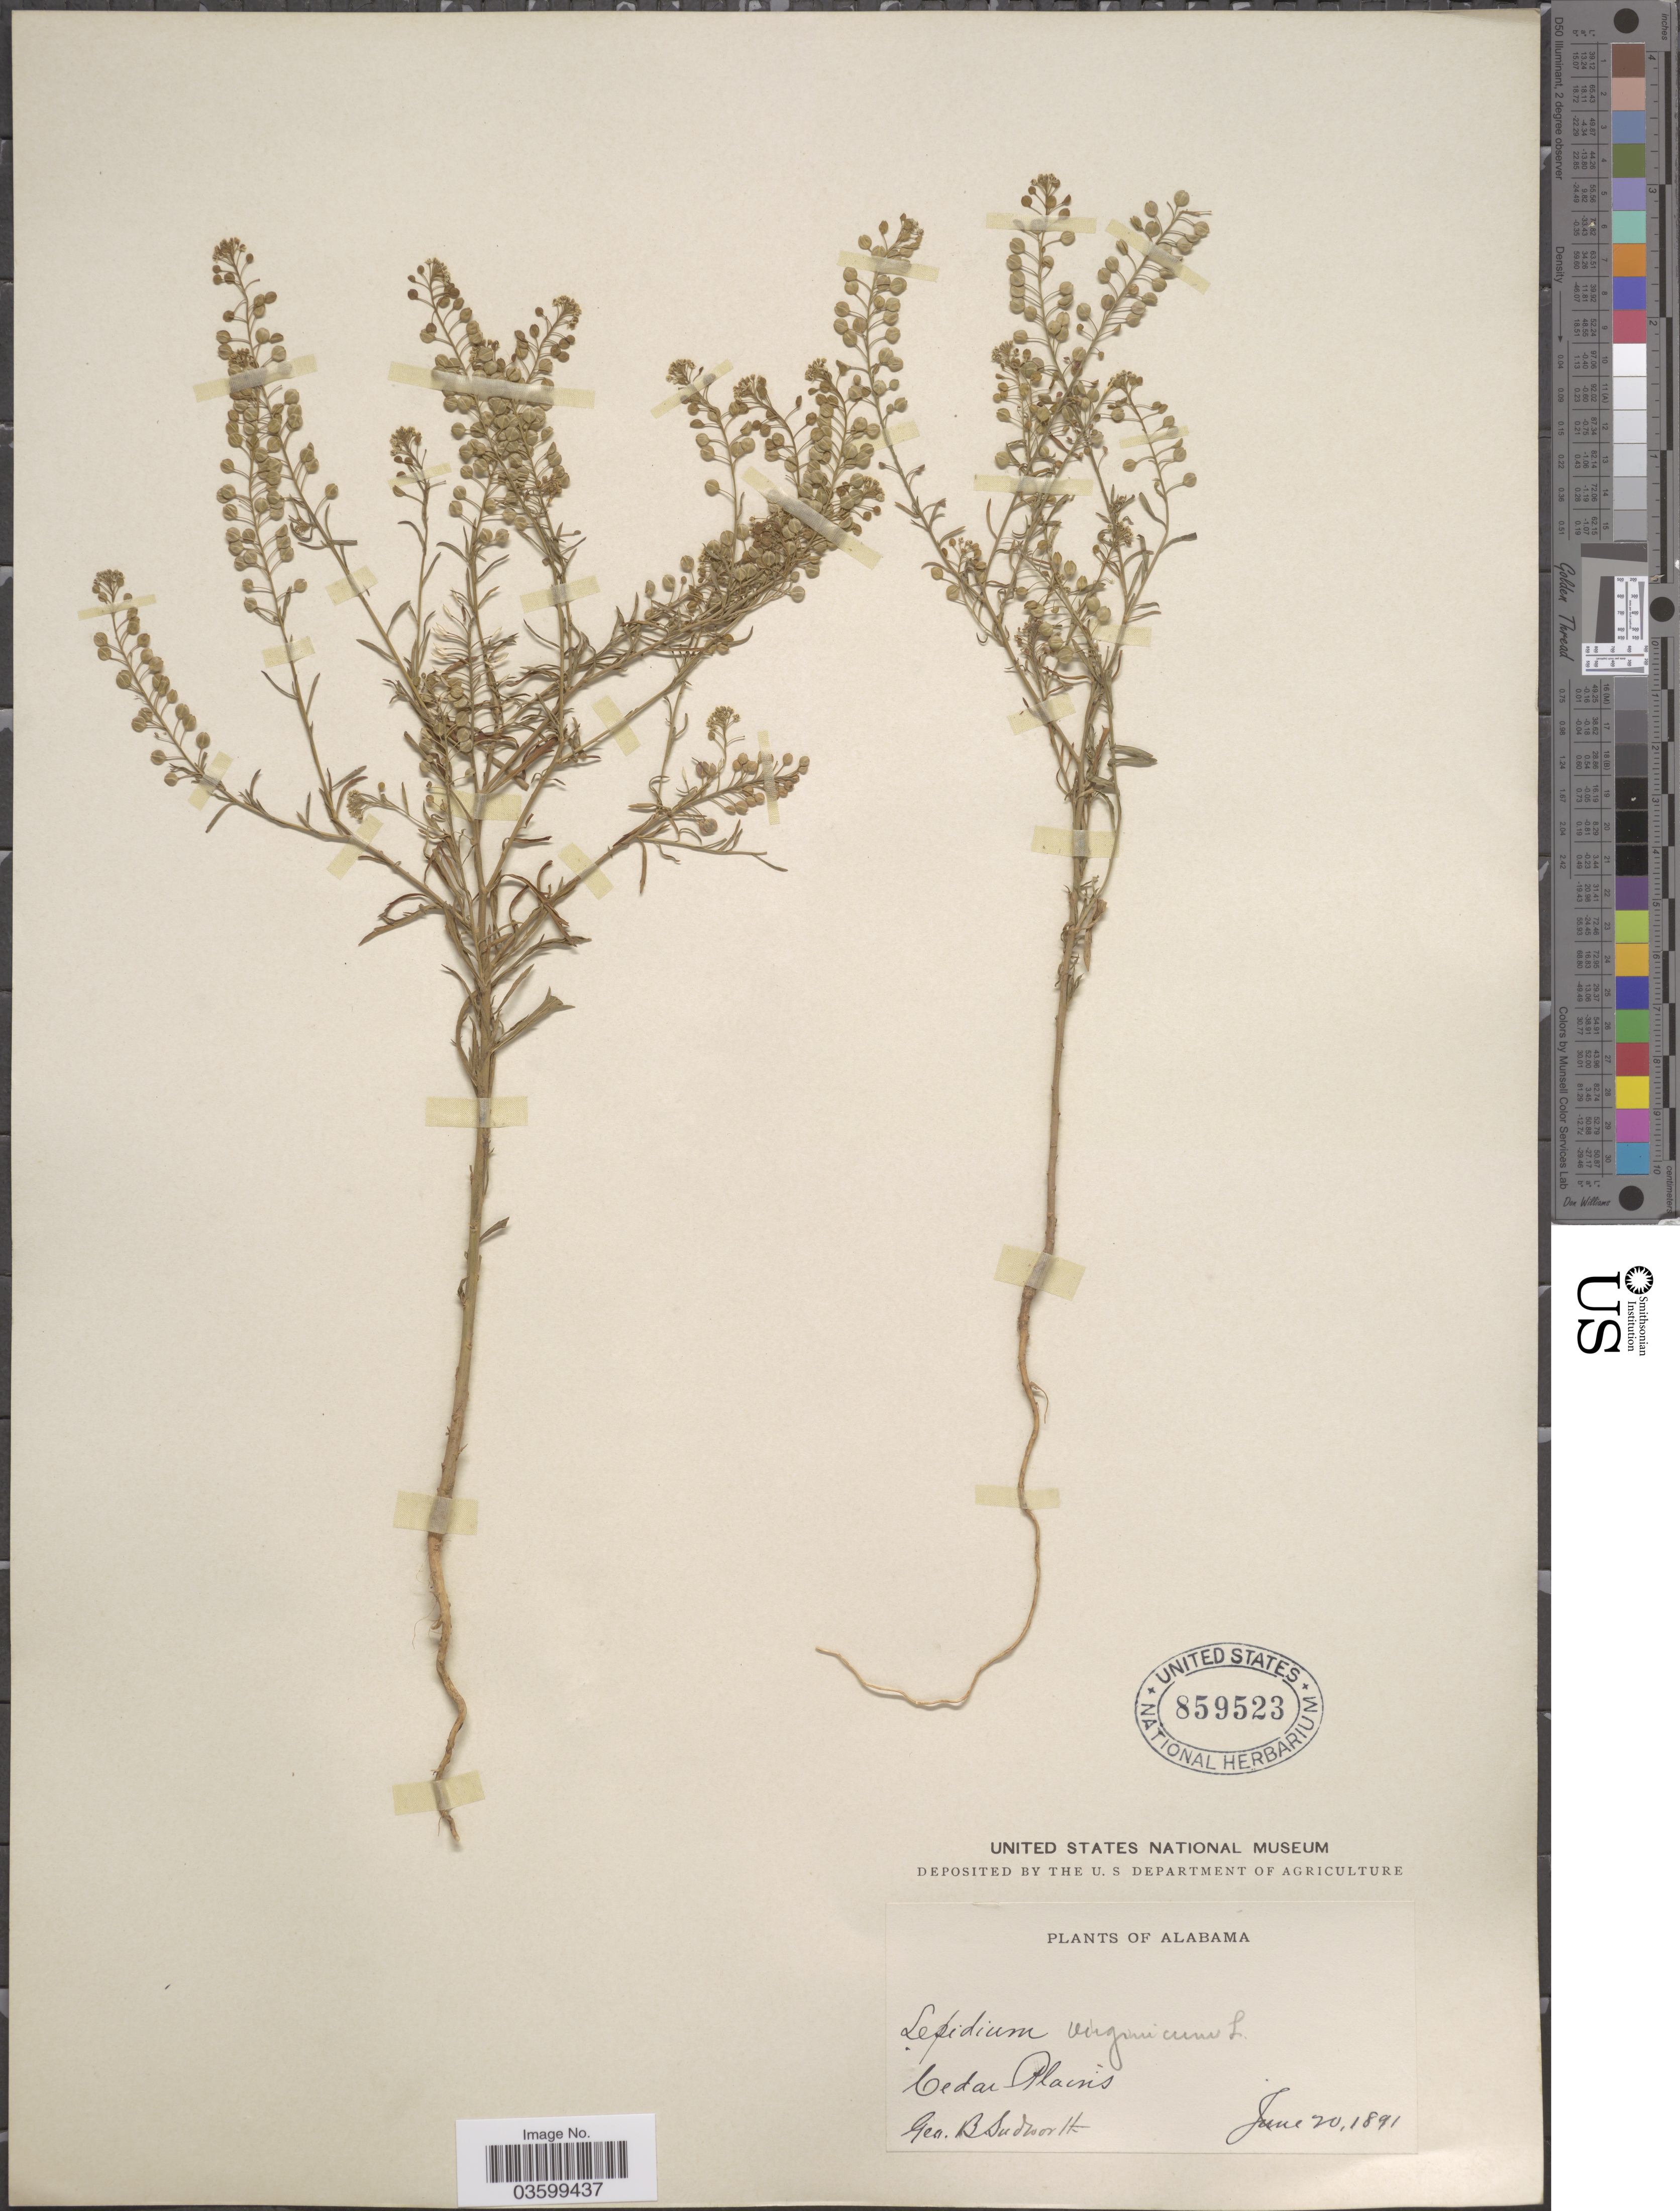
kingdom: Plantae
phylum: Tracheophyta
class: Magnoliopsida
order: Brassicales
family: Brassicaceae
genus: Lepidium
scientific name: Lepidium virginicum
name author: L.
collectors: G. B. Sudworth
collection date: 1891-06-20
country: United States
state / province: Alabama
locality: Cedar Plains.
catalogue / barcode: US 859523